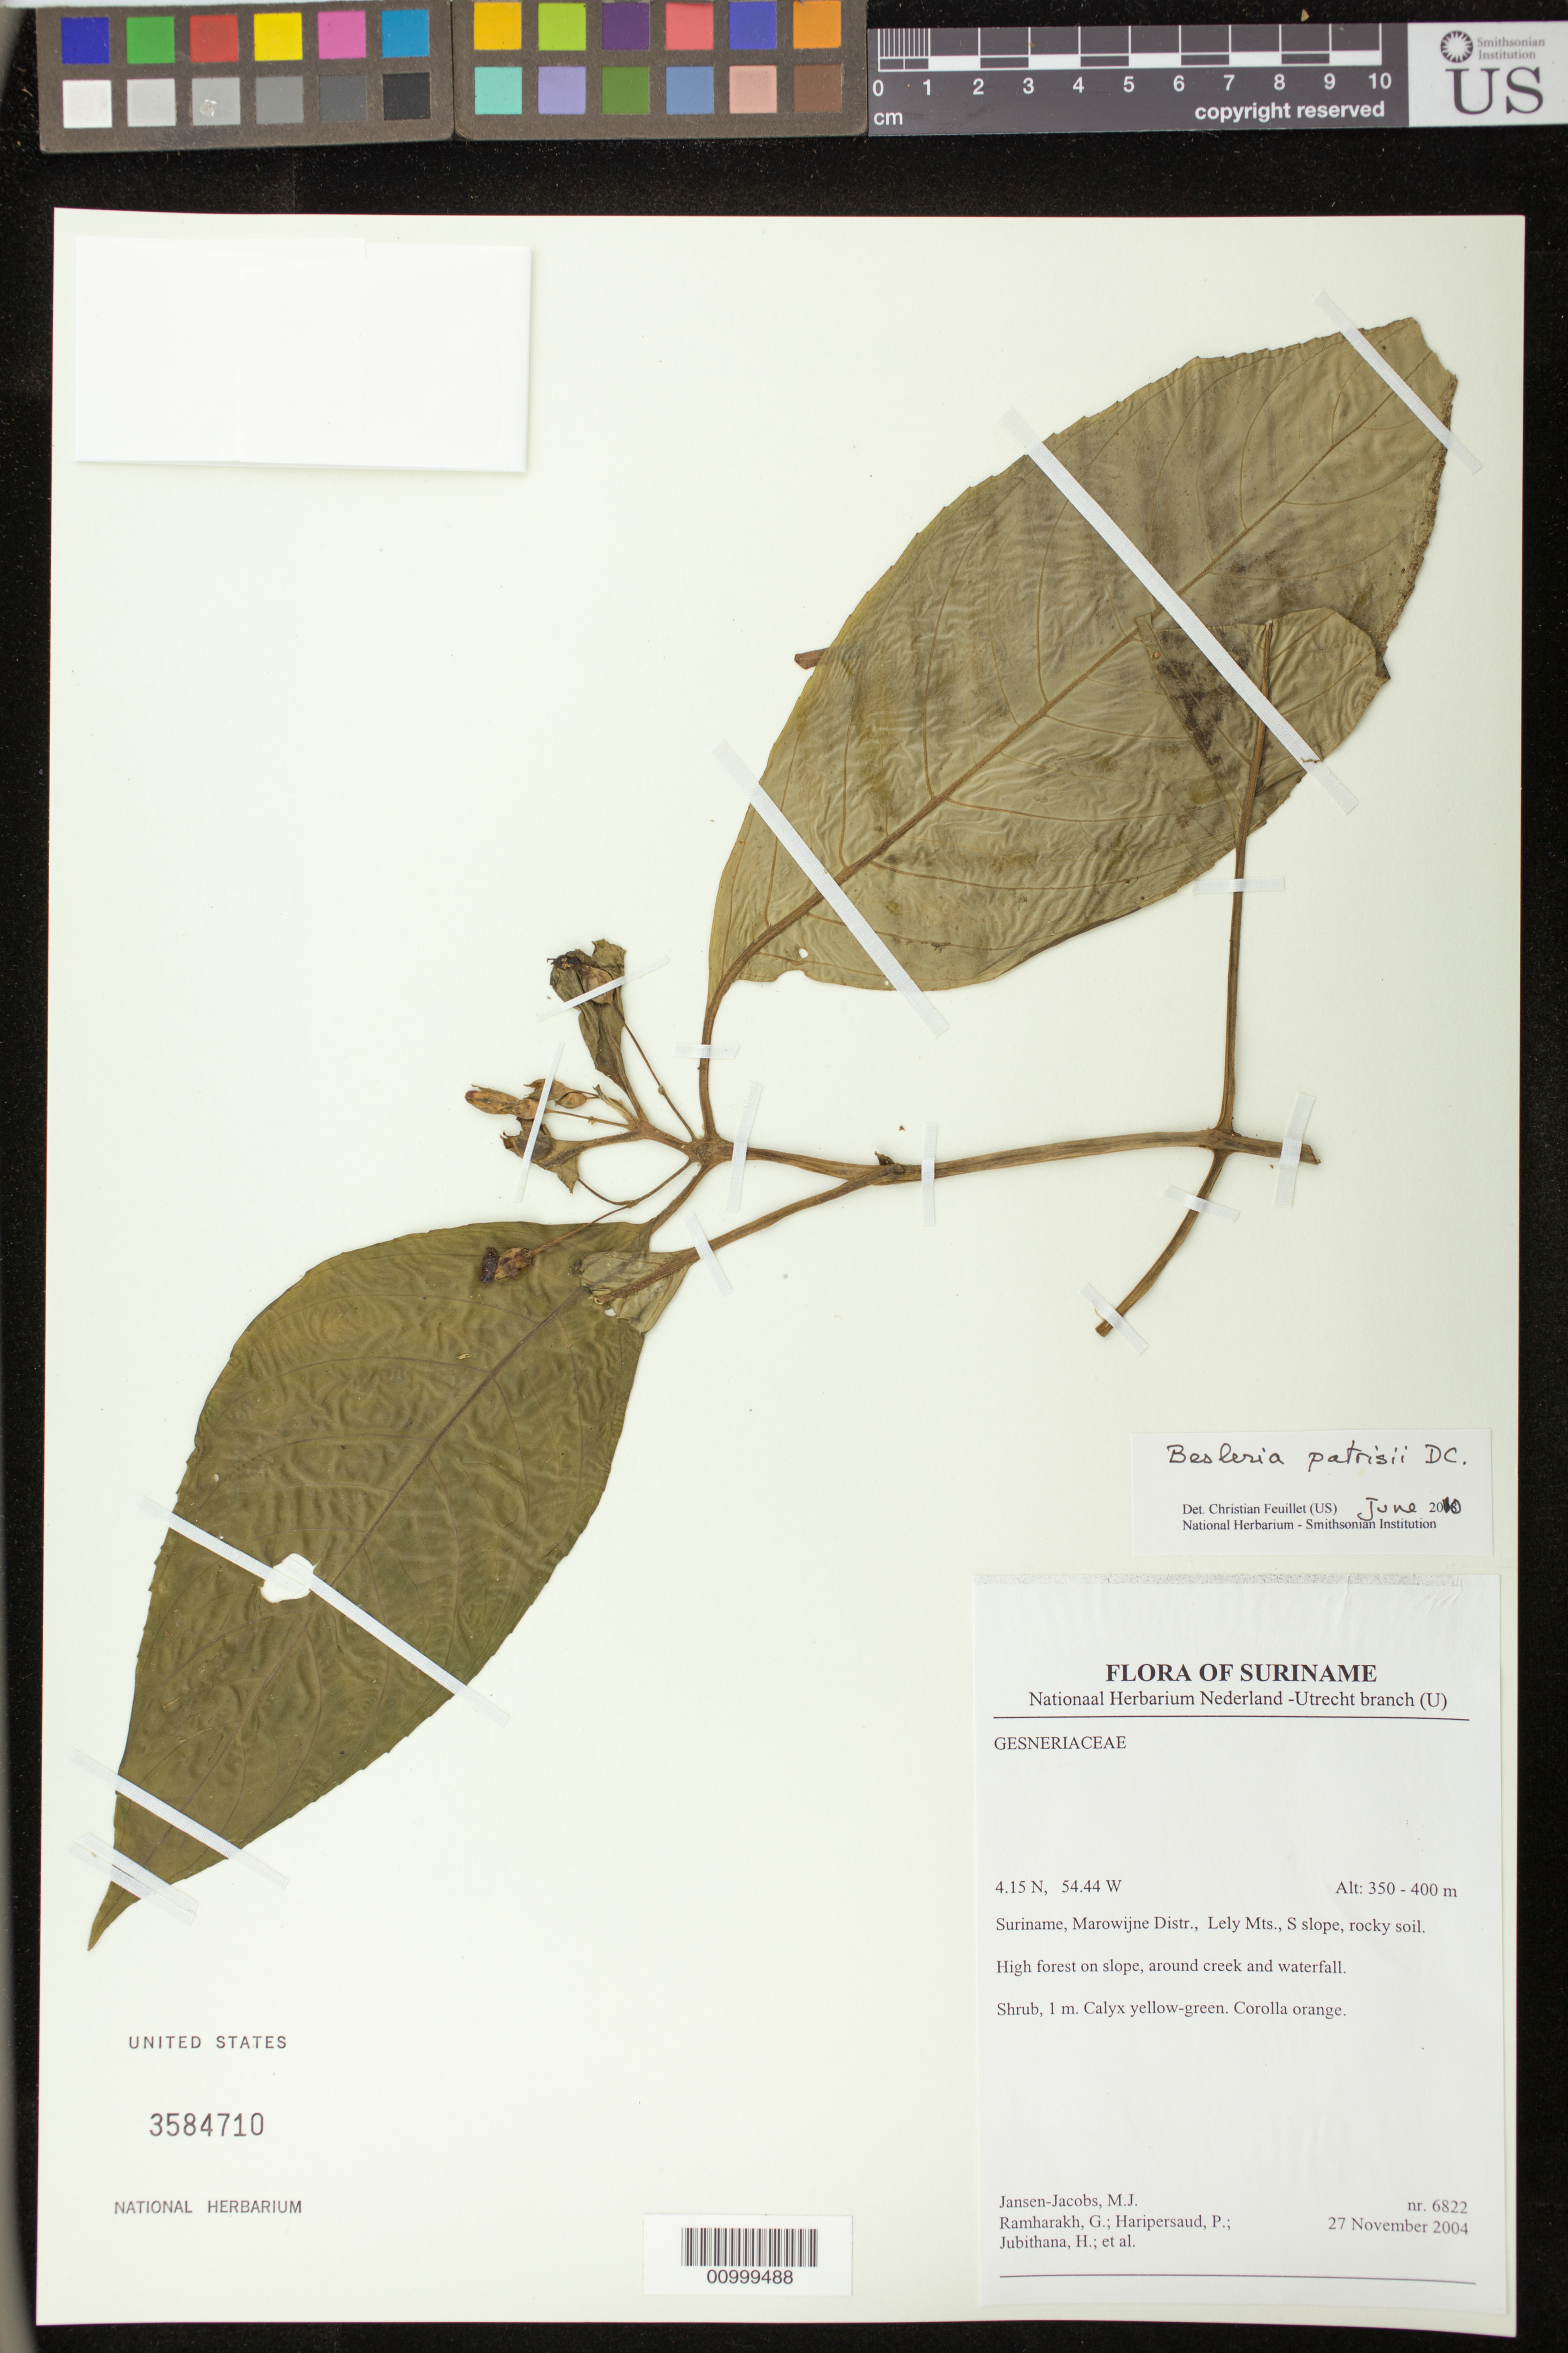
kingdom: Plantae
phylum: Tracheophyta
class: Magnoliopsida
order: Lamiales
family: Gesneriaceae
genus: Besleria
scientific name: Besleria patrisii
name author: DC.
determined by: Feuillet, C.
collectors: M. J. Jansen-Jacobs et al.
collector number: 6822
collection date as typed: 27-Nov-04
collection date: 2004-11-27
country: Suriname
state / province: Marowijne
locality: Lely Mts, S slope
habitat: Lely Mts, S slope, rocky soil. High forest on slope, around creek and waterfall.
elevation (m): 350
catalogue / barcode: US 3584710